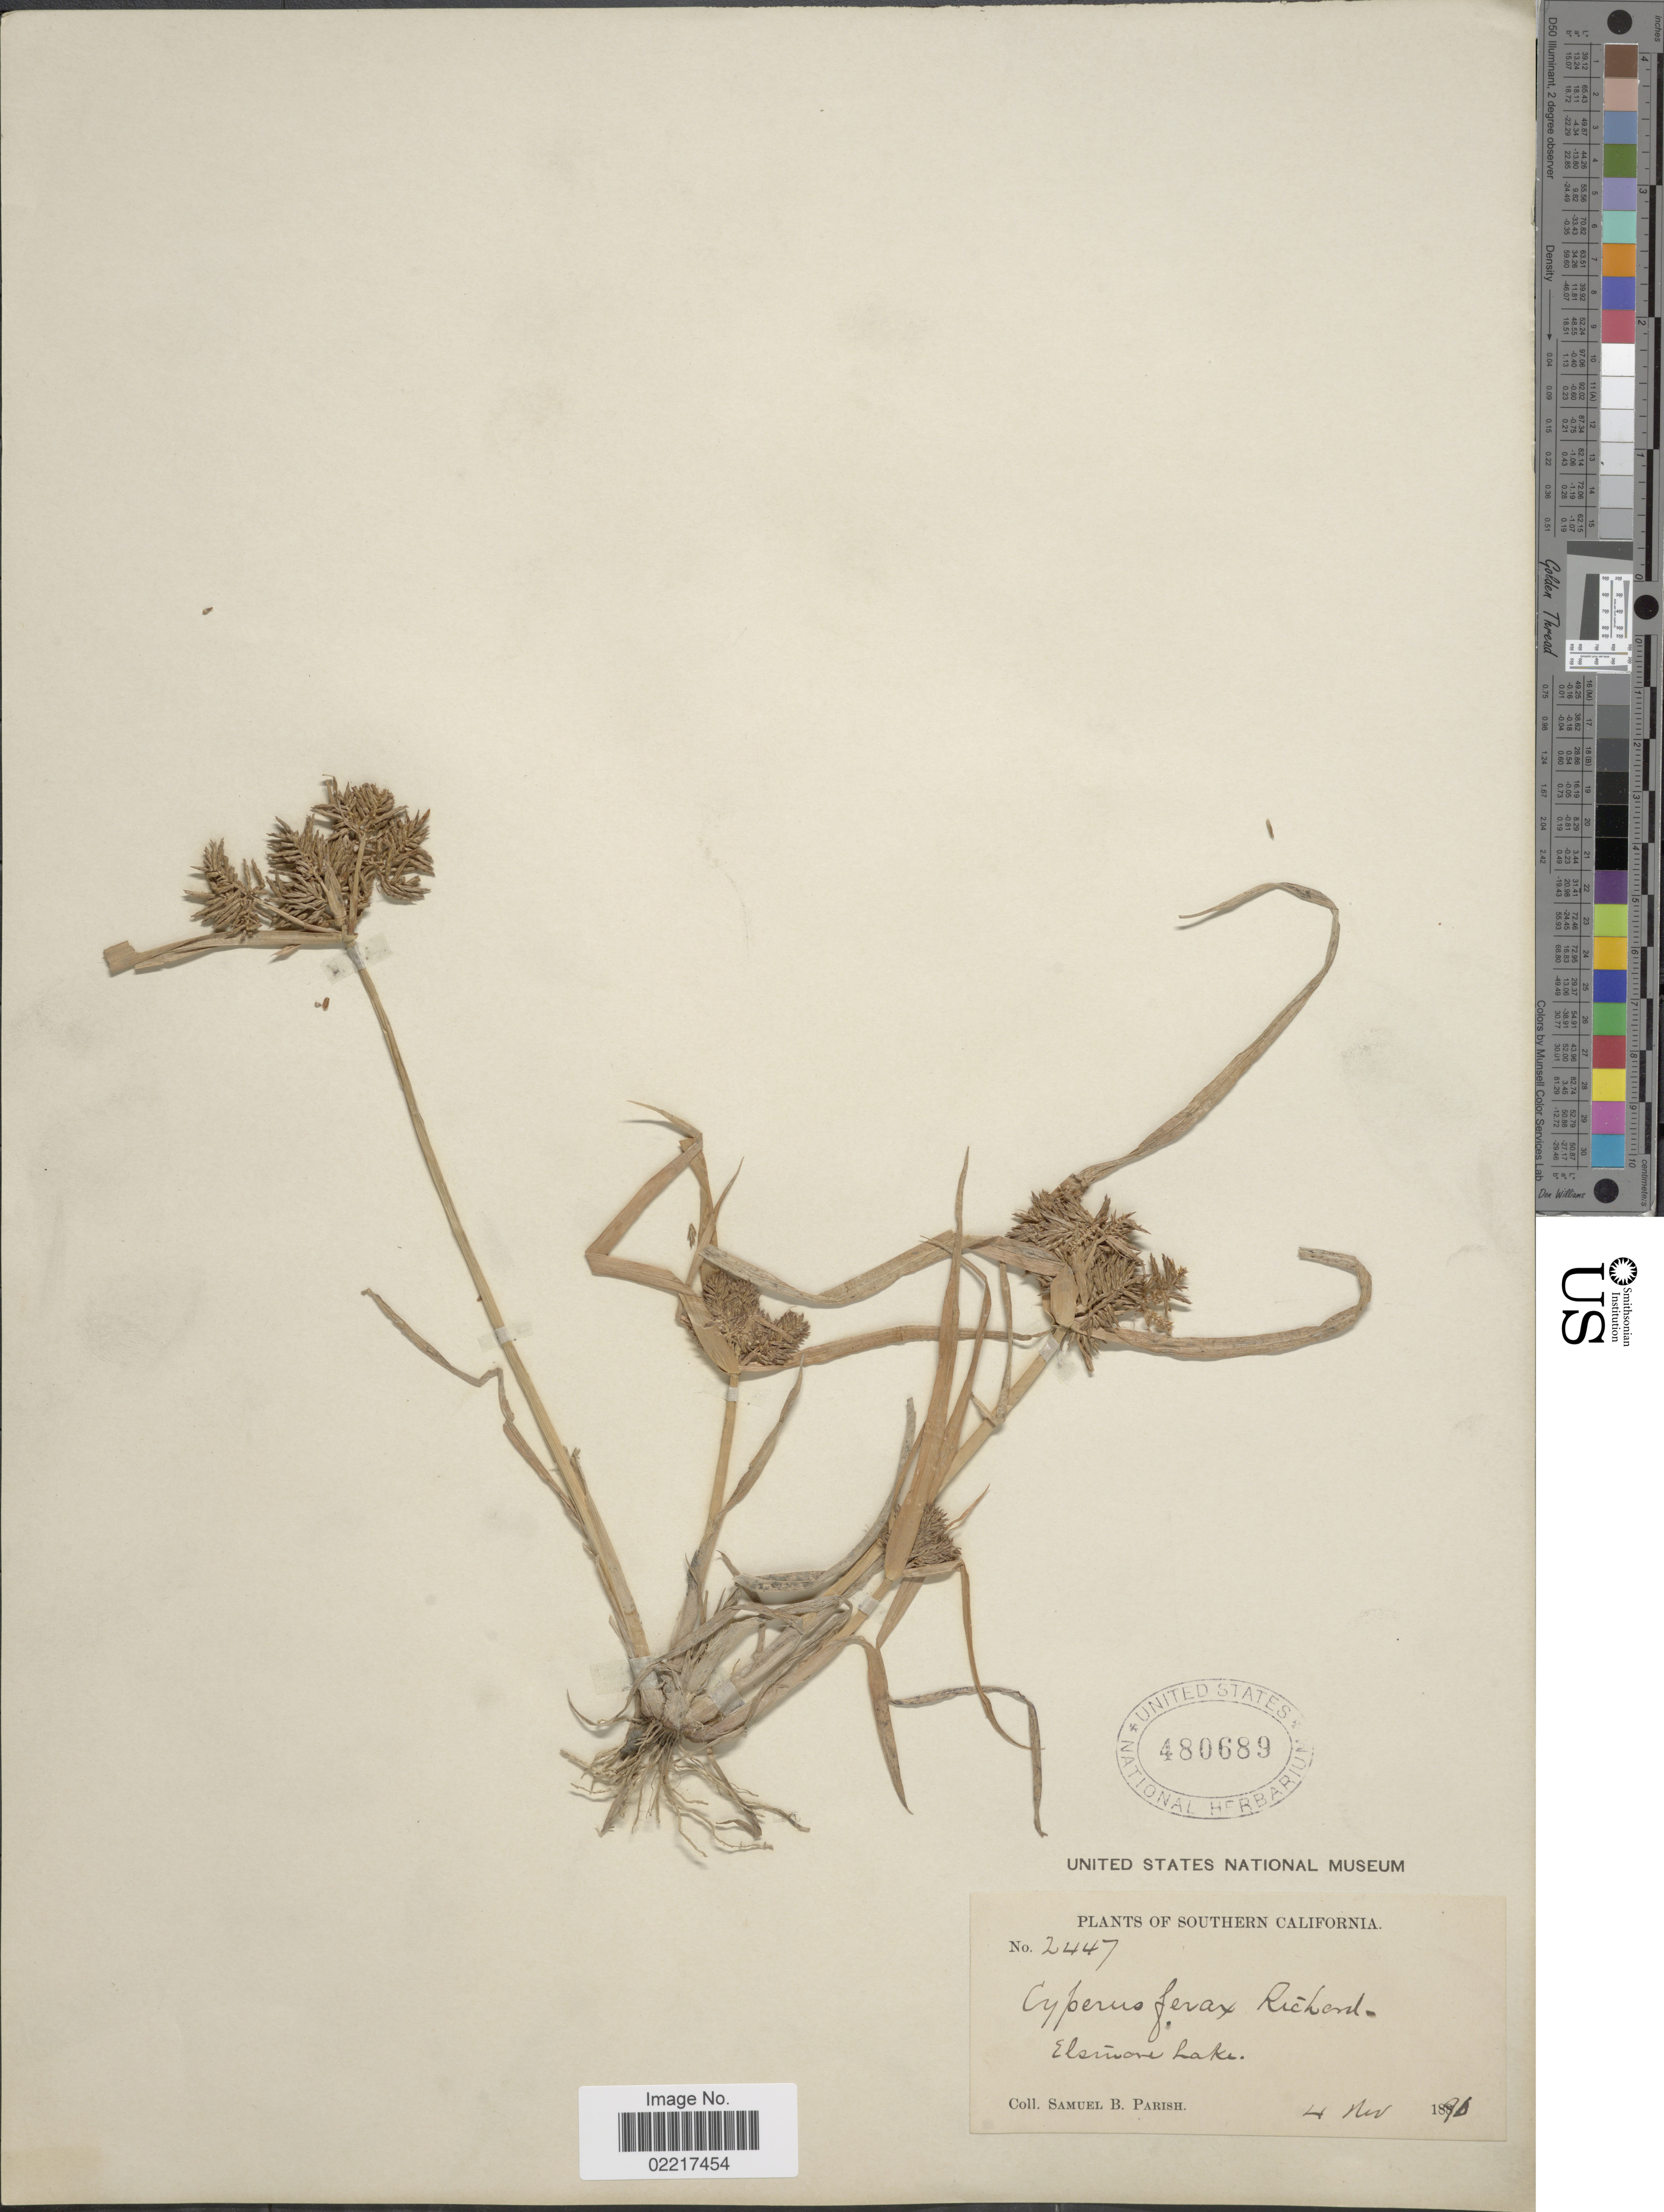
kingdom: Plantae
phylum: Tracheophyta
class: Liliopsida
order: Poales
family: Cyperaceae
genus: Cyperus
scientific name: Cyperus odoratus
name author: L.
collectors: S. B. Parish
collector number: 2447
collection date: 1896-11-04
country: United States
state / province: California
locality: Southern California, Elsinore Lake.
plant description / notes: Corrected "Elsimore Lake" to "Elsinore Lake."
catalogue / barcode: US 480689